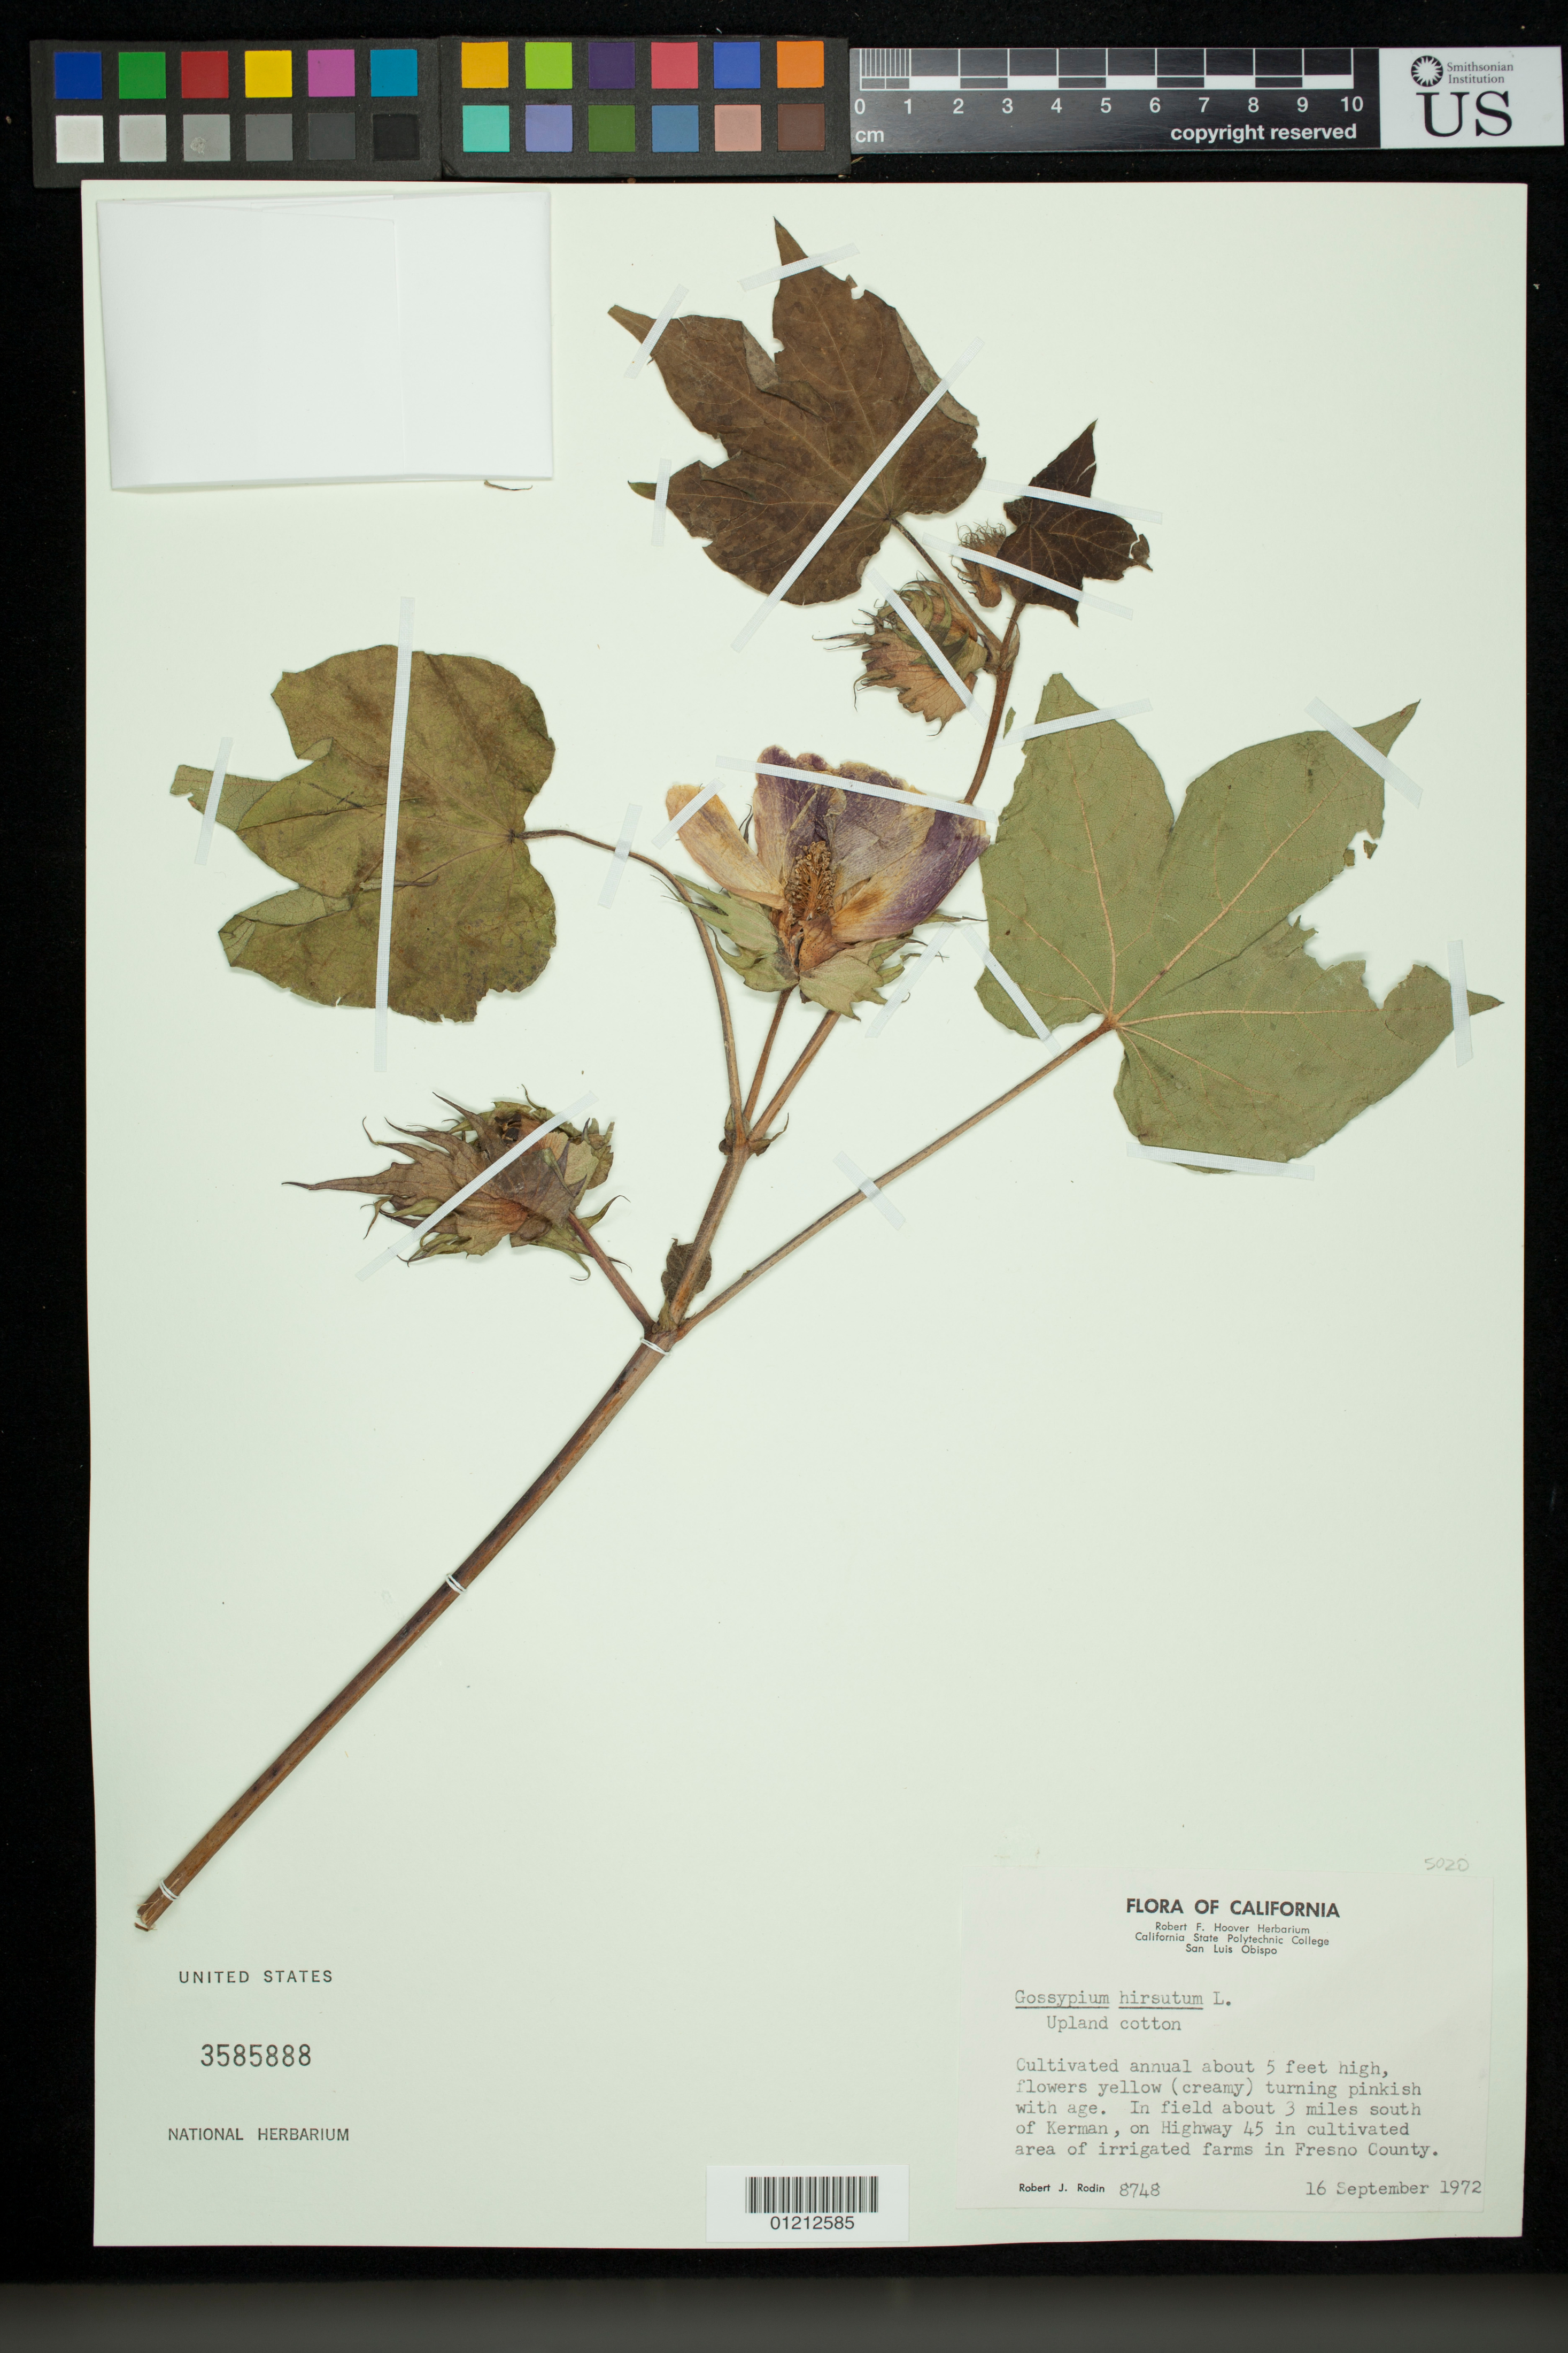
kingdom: Plantae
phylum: Tracheophyta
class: Magnoliopsida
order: Malvales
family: Malvaceae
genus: Gossypium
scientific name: Gossypium hirsutum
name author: L.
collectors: R. J. Rodin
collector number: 8748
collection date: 1972-09-16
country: United States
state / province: California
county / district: Fresno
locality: In field about 3 miles south of Kerman, on Highway 45 in cultivated area of irrigated farms in Fresno County.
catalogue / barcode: US 3585888